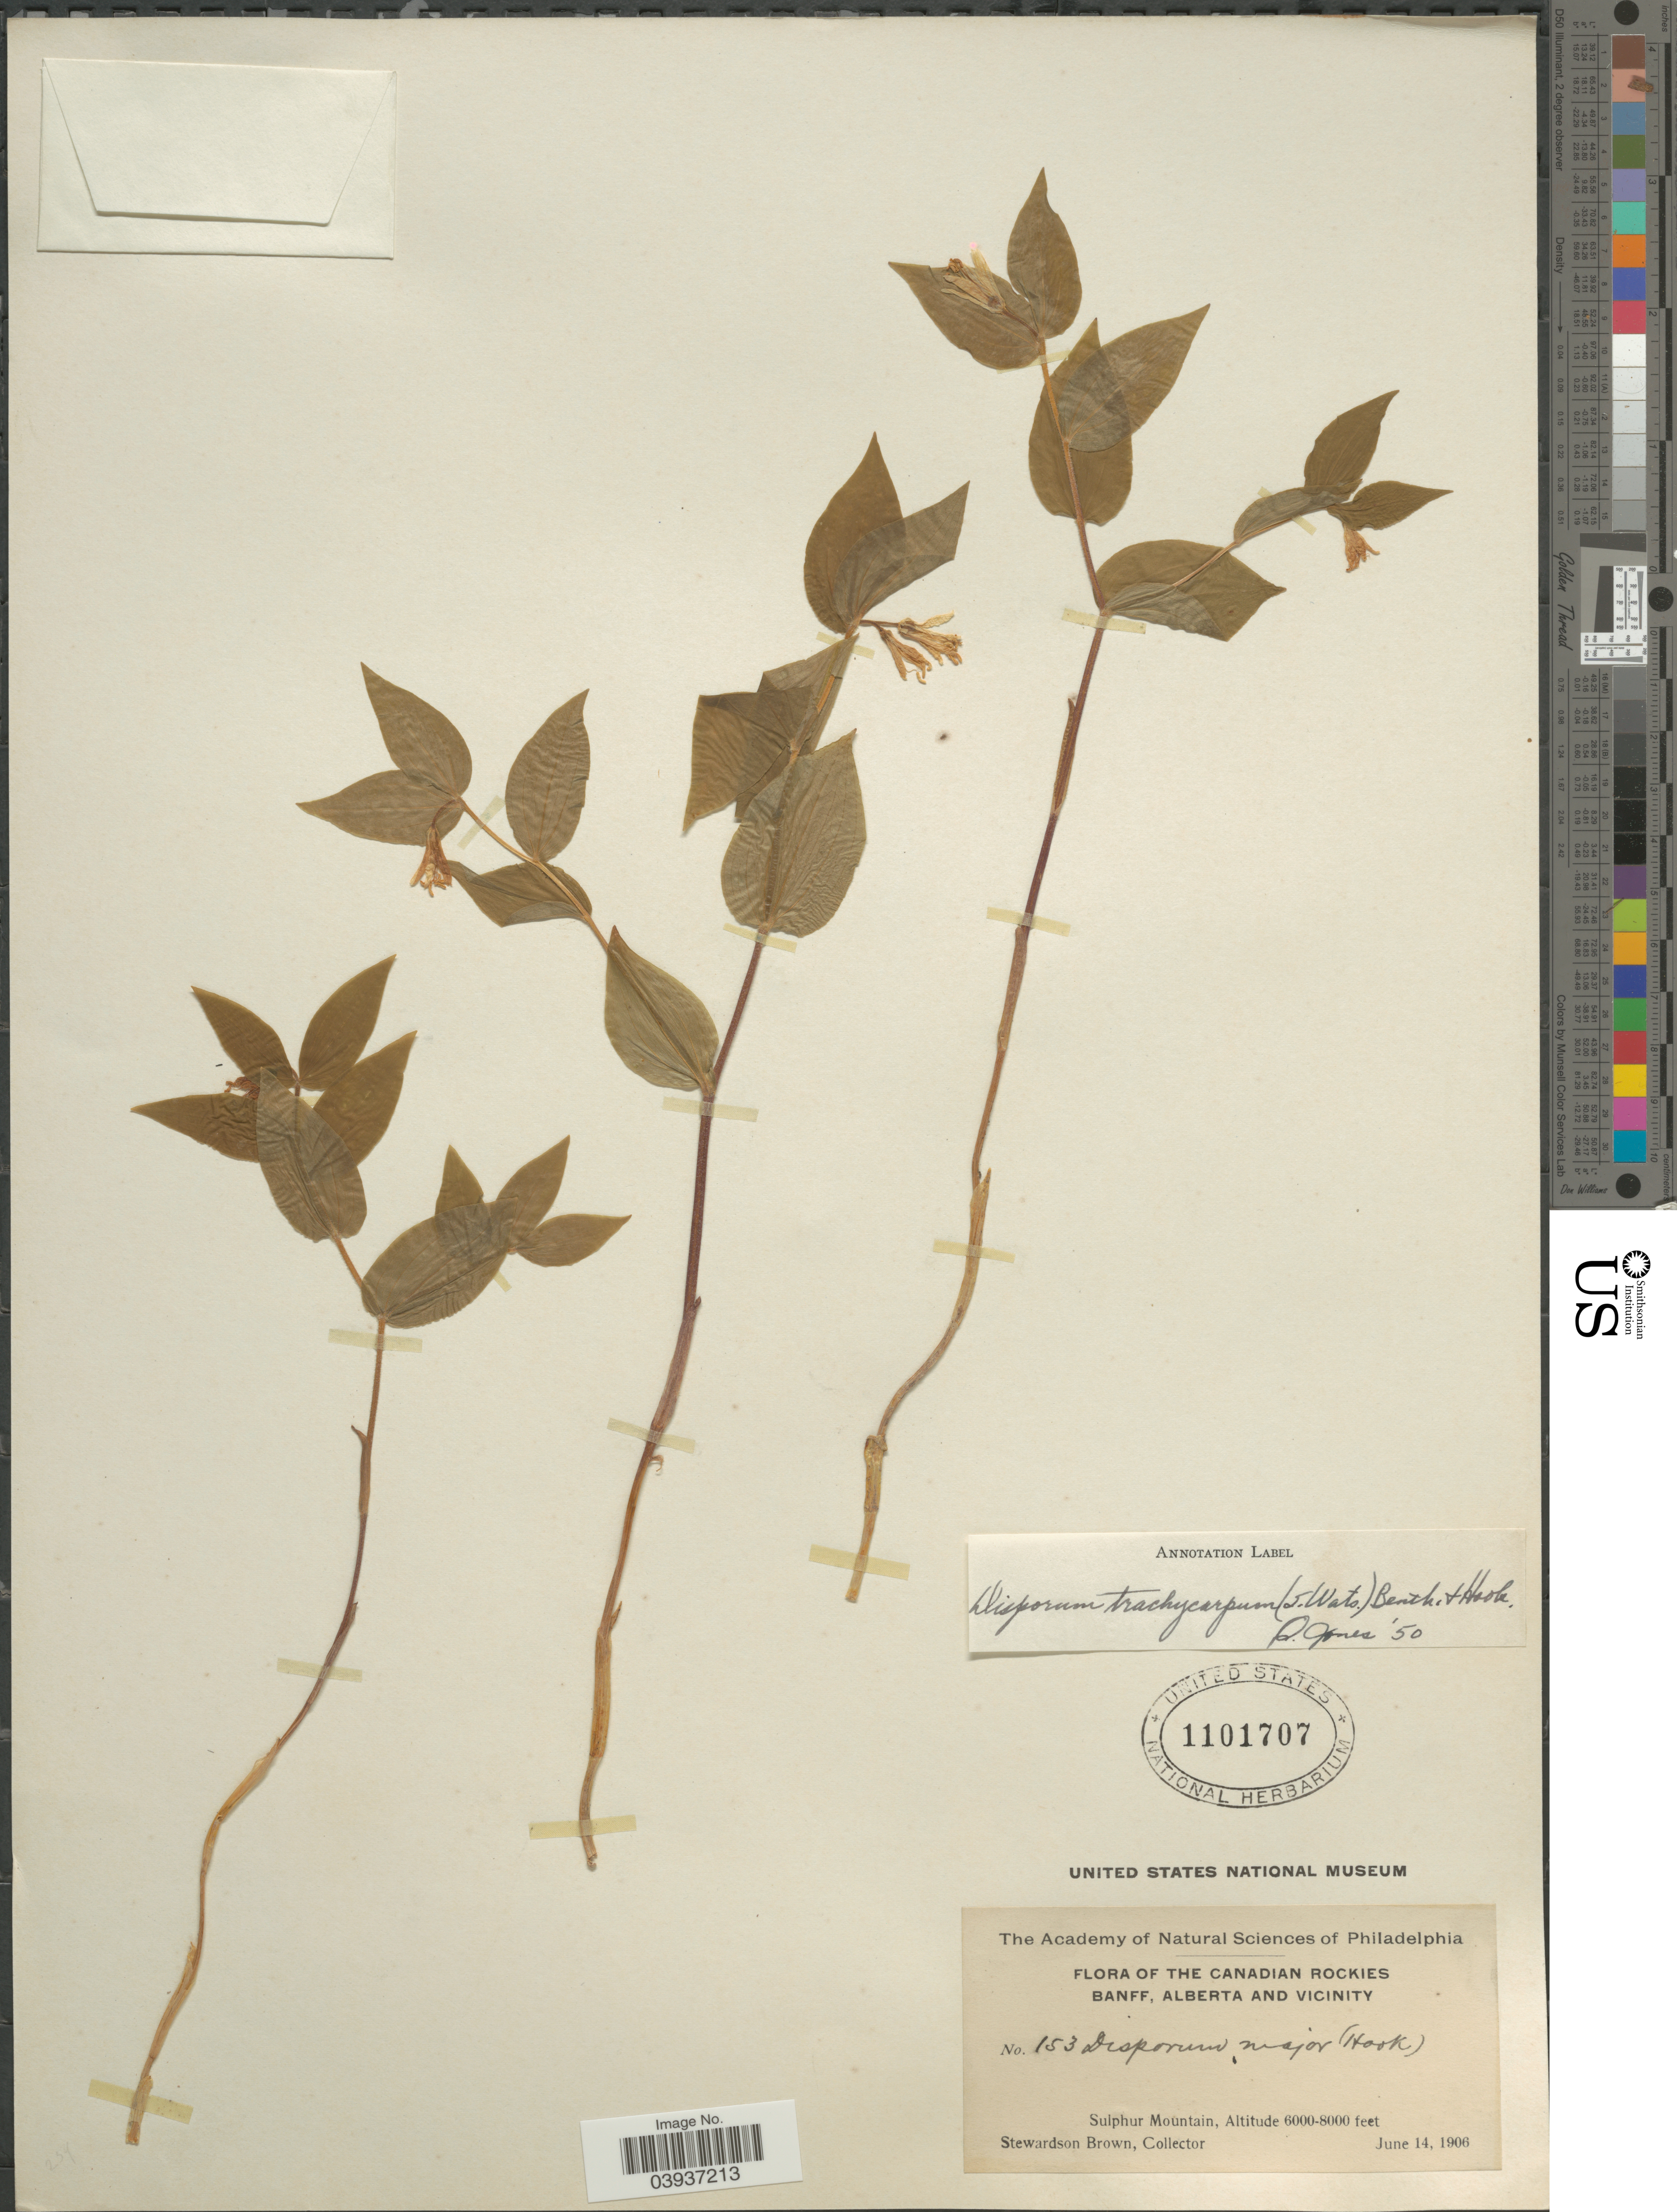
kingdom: Plantae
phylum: Tracheophyta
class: Liliopsida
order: Liliales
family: Colchicaceae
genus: Disporum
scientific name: Disporum trachycarpum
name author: (S. Watson) Benth. & Hook. f.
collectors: S. Brown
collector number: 153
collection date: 1906-06-14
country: Canada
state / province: Alberta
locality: The Canadian Rockies. Banff, Alberta and vicinity. Sulphur Mountain.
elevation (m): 1829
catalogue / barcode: US 1101707